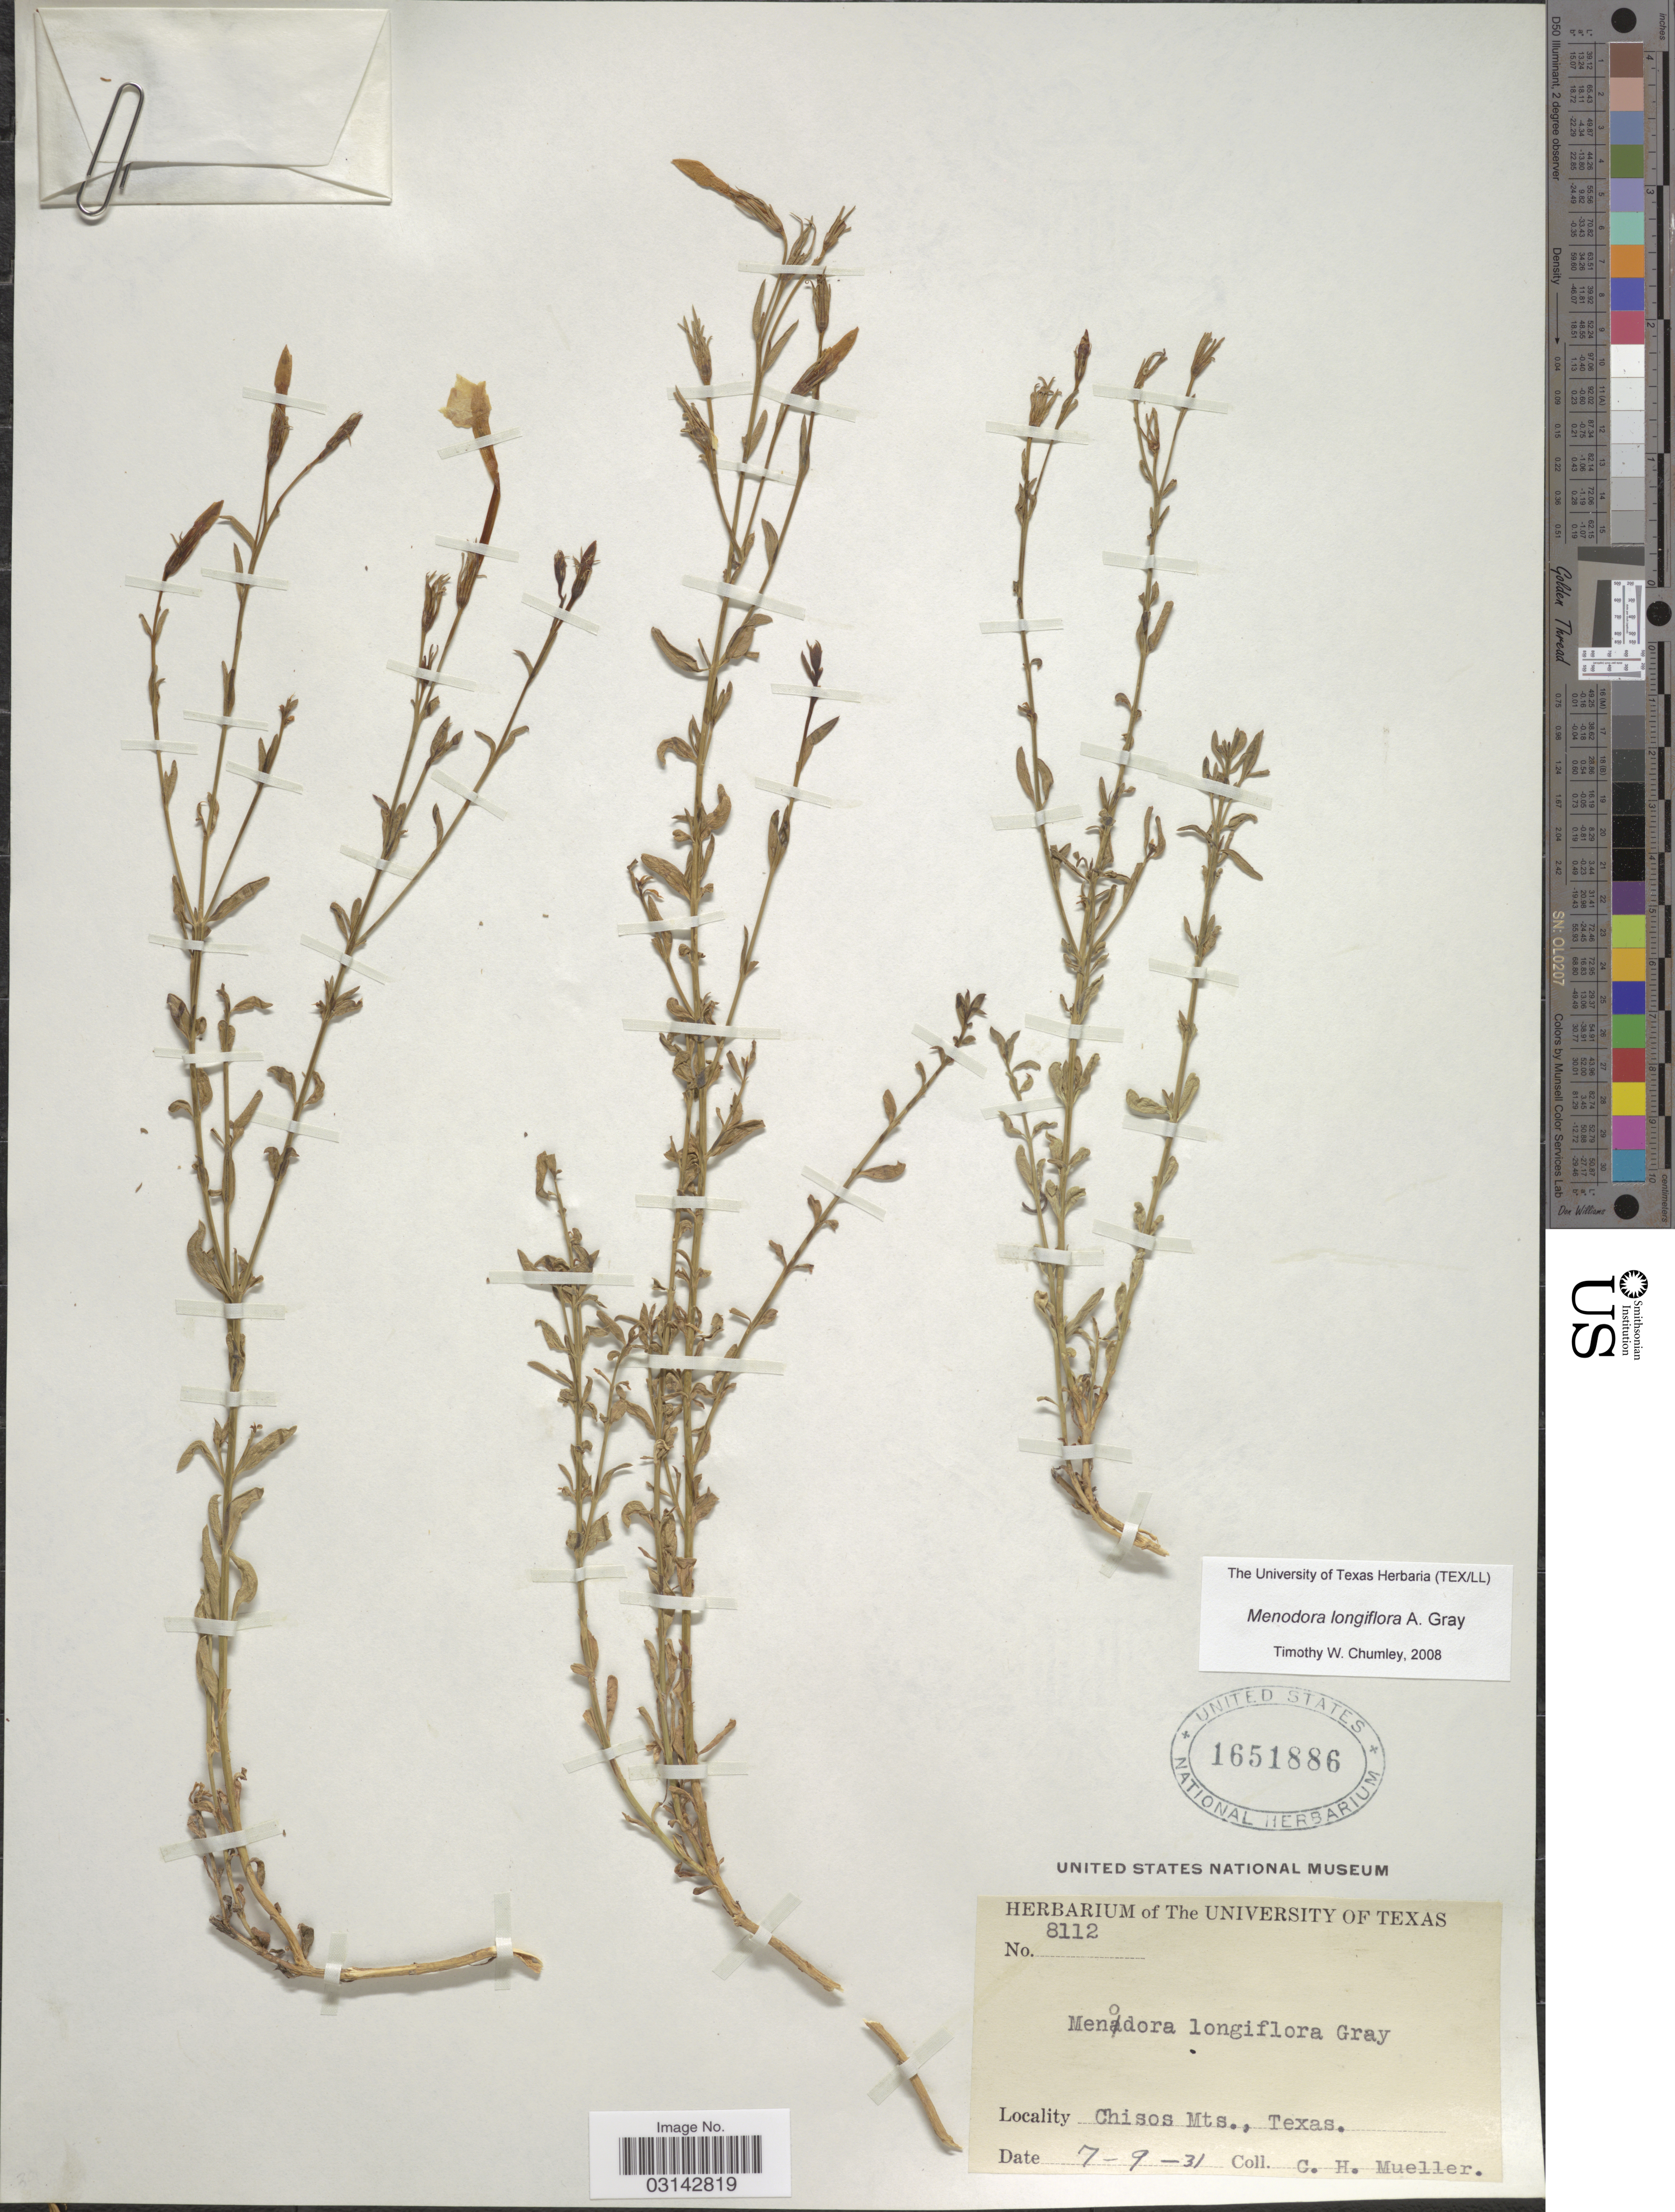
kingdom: Plantae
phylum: Tracheophyta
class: Magnoliopsida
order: Lamiales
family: Oleaceae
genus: Menodora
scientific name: Menodora longiflora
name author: A. Gray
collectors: C. H. Mueller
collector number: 8112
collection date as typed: Transcribed d/m/y: 9/7/31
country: United States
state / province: Texas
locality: Chisos Mts.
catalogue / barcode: US 1651886